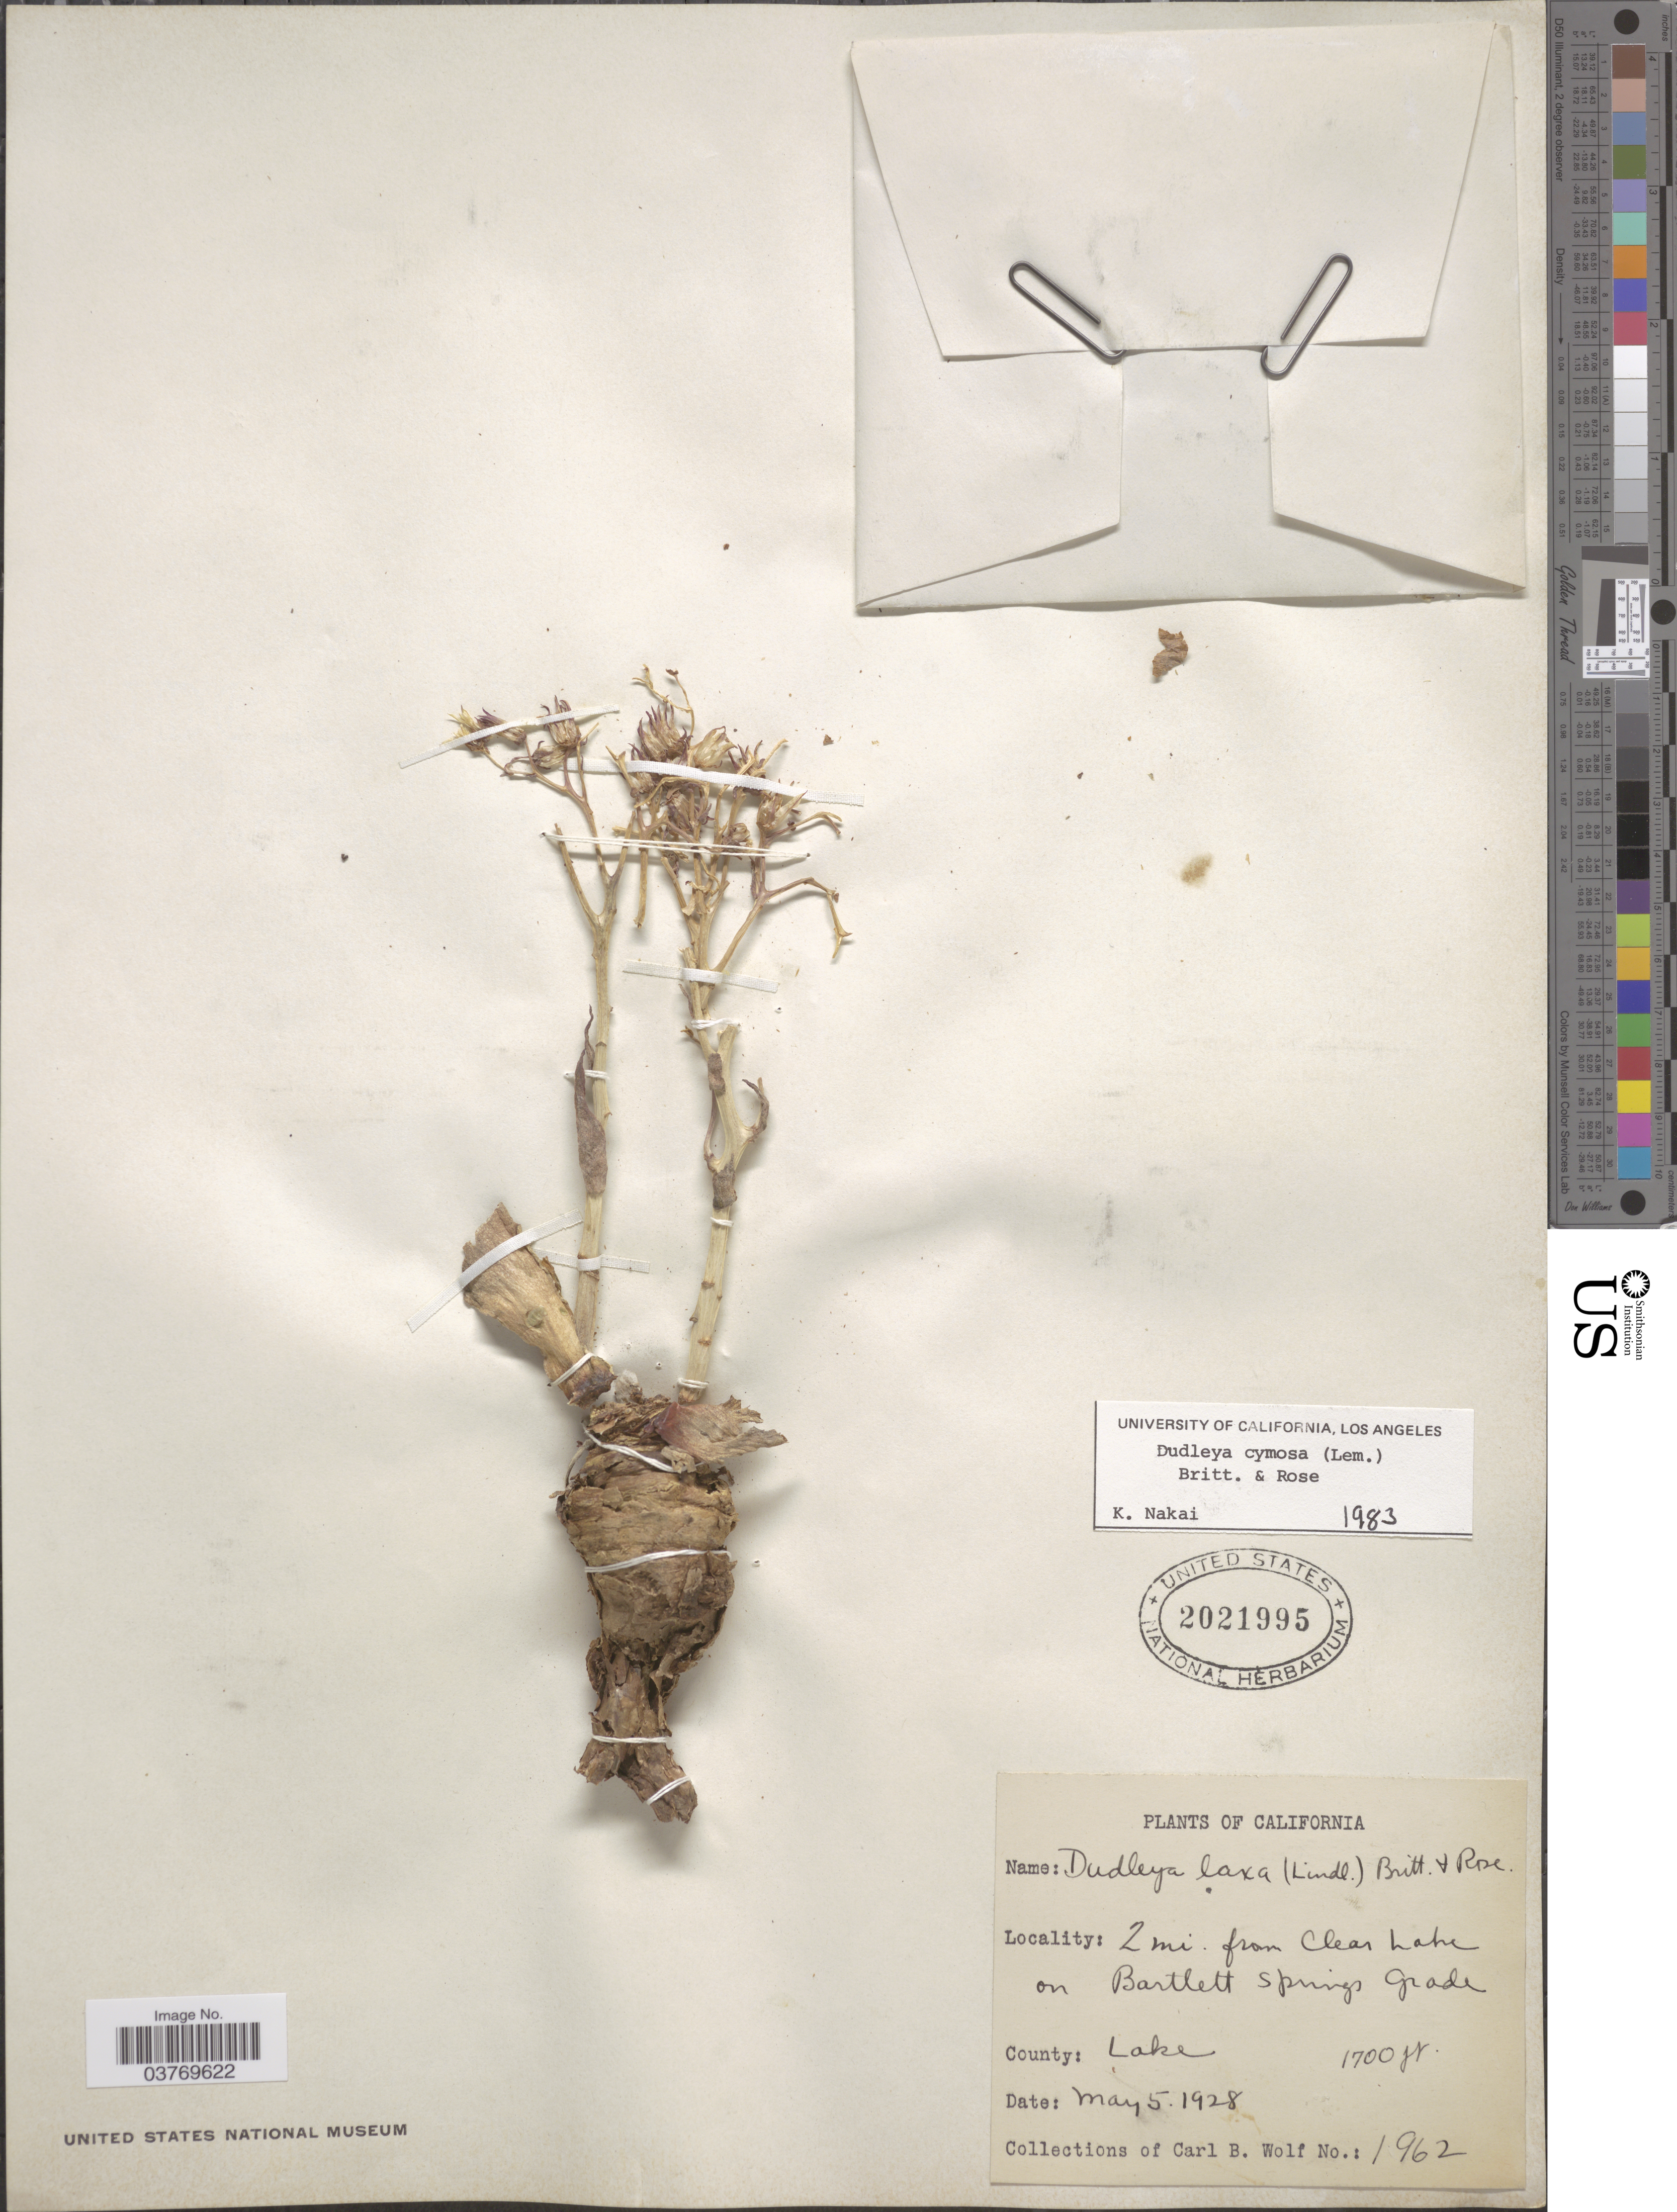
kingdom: Plantae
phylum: Tracheophyta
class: Magnoliopsida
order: Saxifragales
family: Crassulaceae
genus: Dudleya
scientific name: Dudleya cymosa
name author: (Lem.) Britton & Rose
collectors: C. B. Wolf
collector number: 1962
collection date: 1928-05-05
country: United States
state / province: California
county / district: Lake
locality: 2 mi. from Clear Lake on Bartlett Springs Grade. County: Lake.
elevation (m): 518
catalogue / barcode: US 2021995